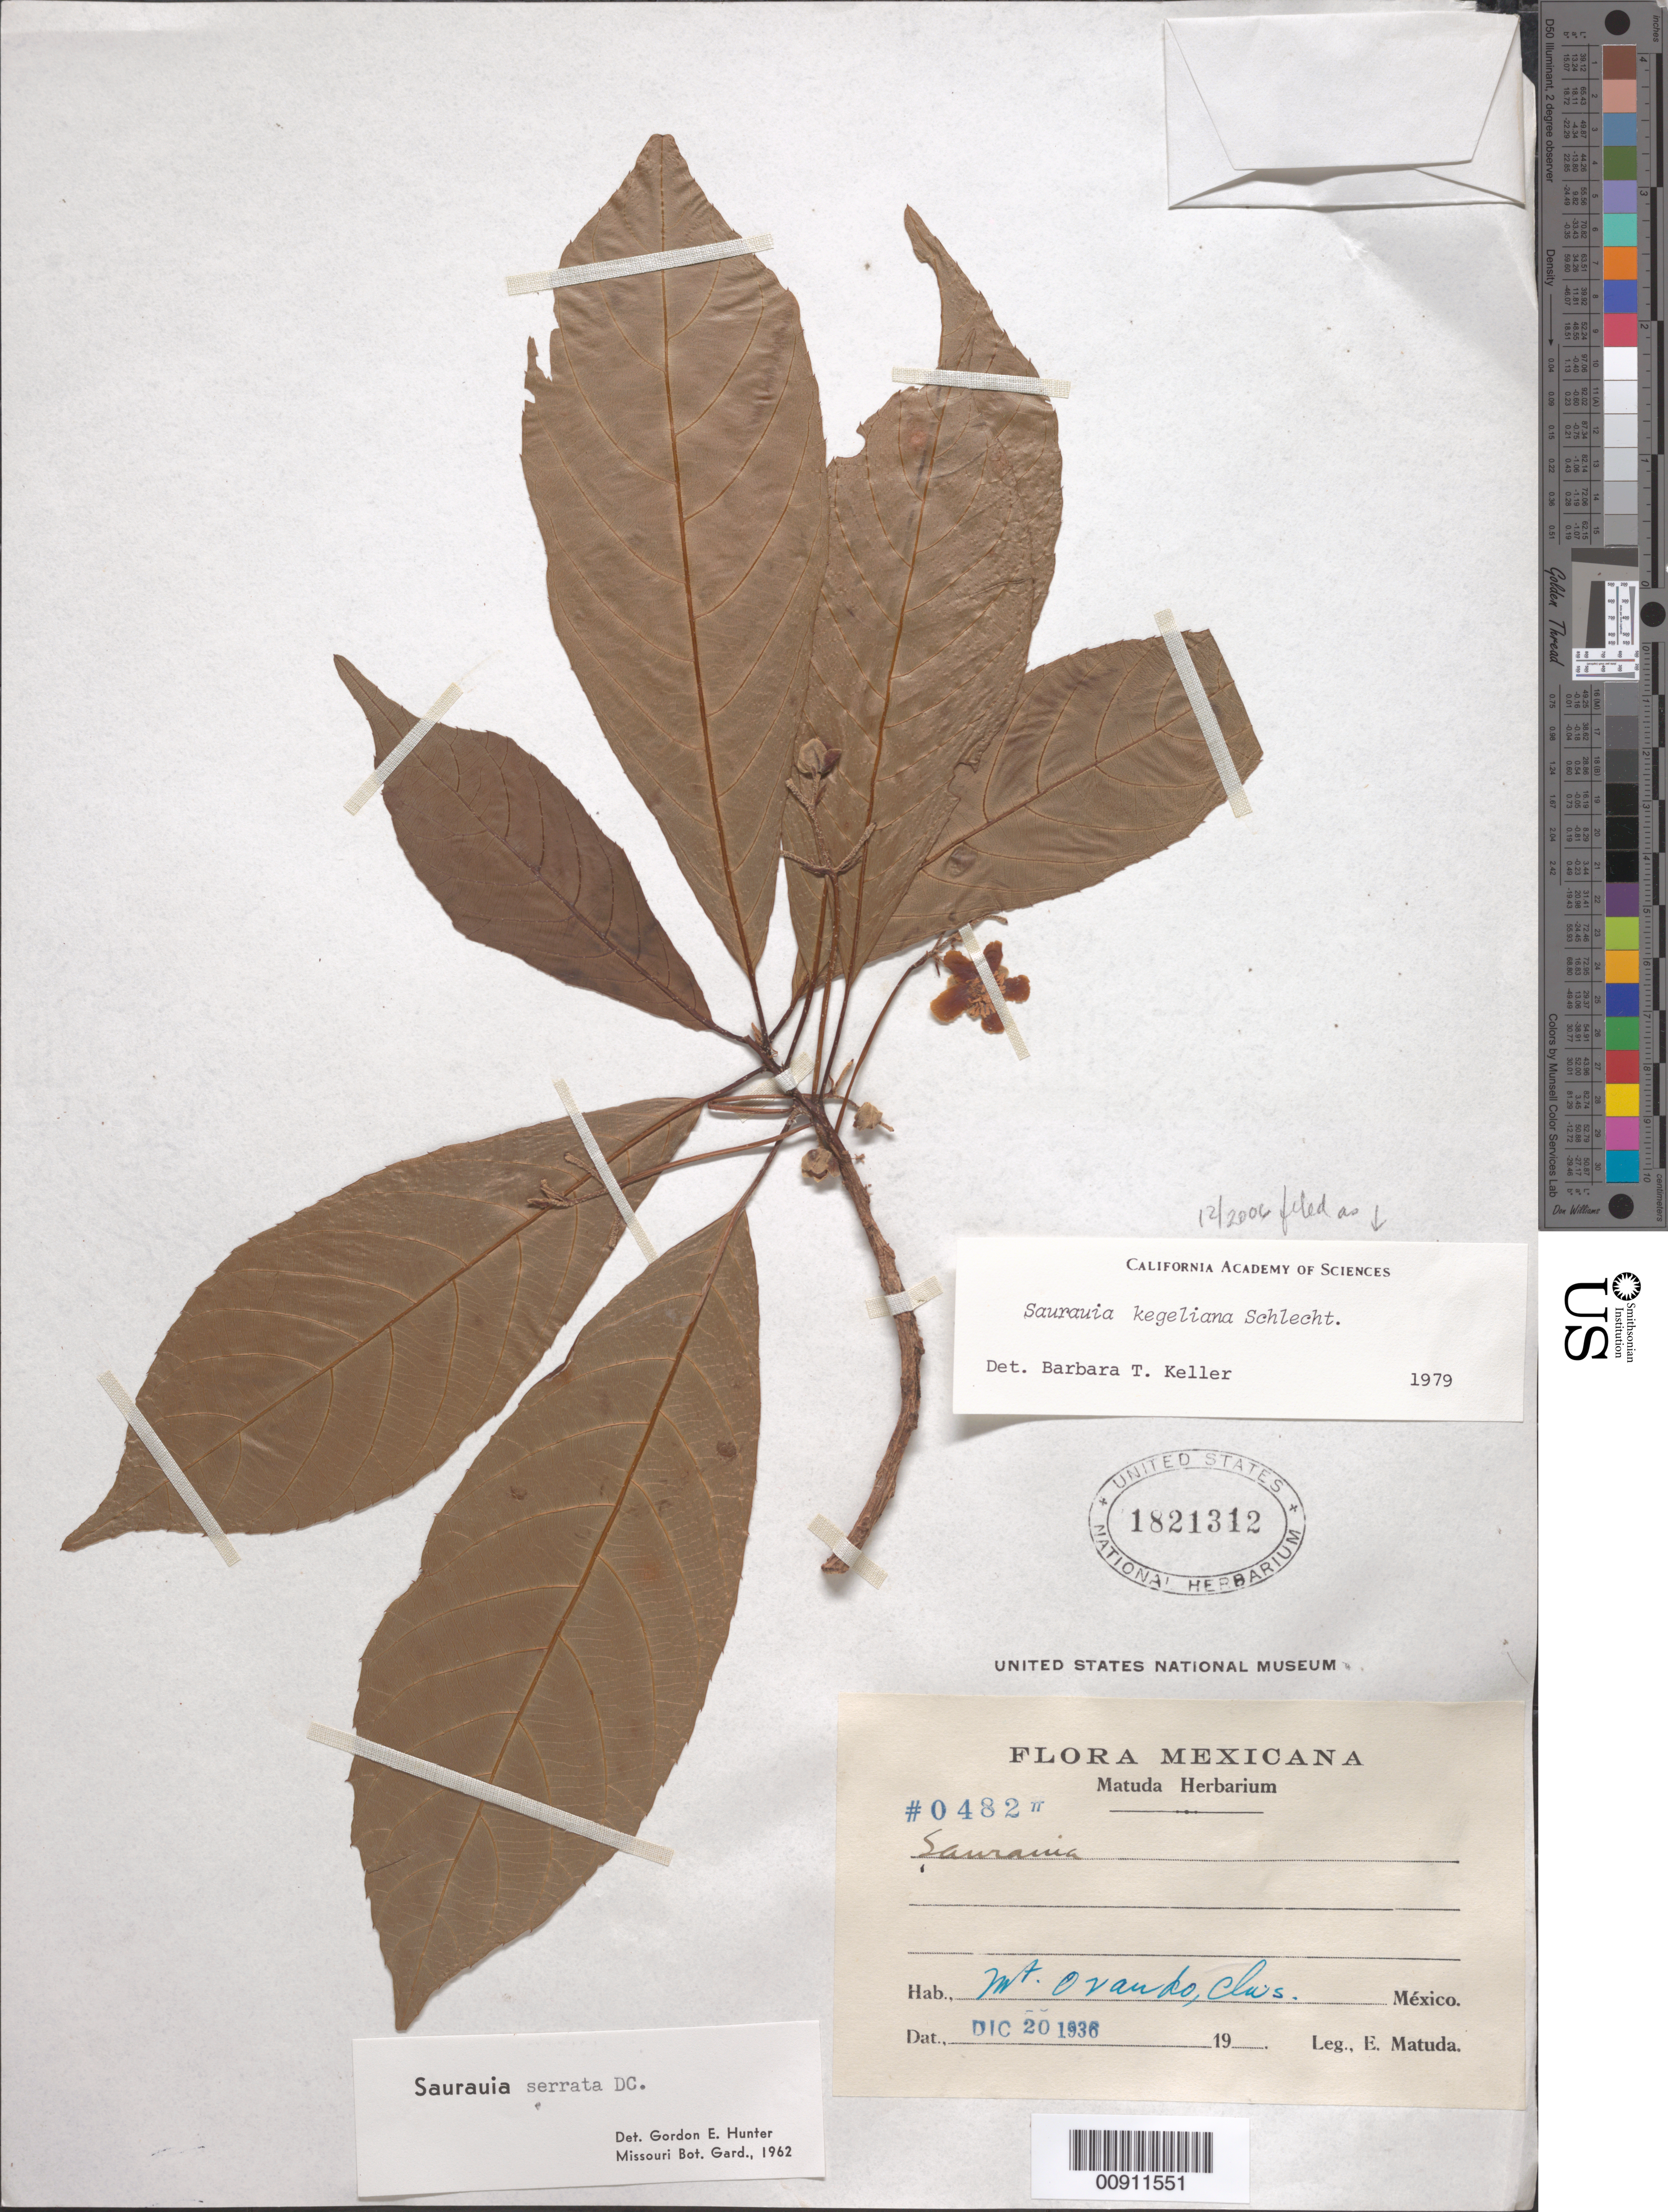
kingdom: Plantae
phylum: Tracheophyta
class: Magnoliopsida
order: Ericales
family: Actinidiaceae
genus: Saurauia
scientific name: Saurauia kegeliana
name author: Schltdl.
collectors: E. Matuda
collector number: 0482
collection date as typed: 20 Dec 1936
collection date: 1936-12-20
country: Mexico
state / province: Chiapas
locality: Mt. Ovando, Chiapas.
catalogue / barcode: US 1821312